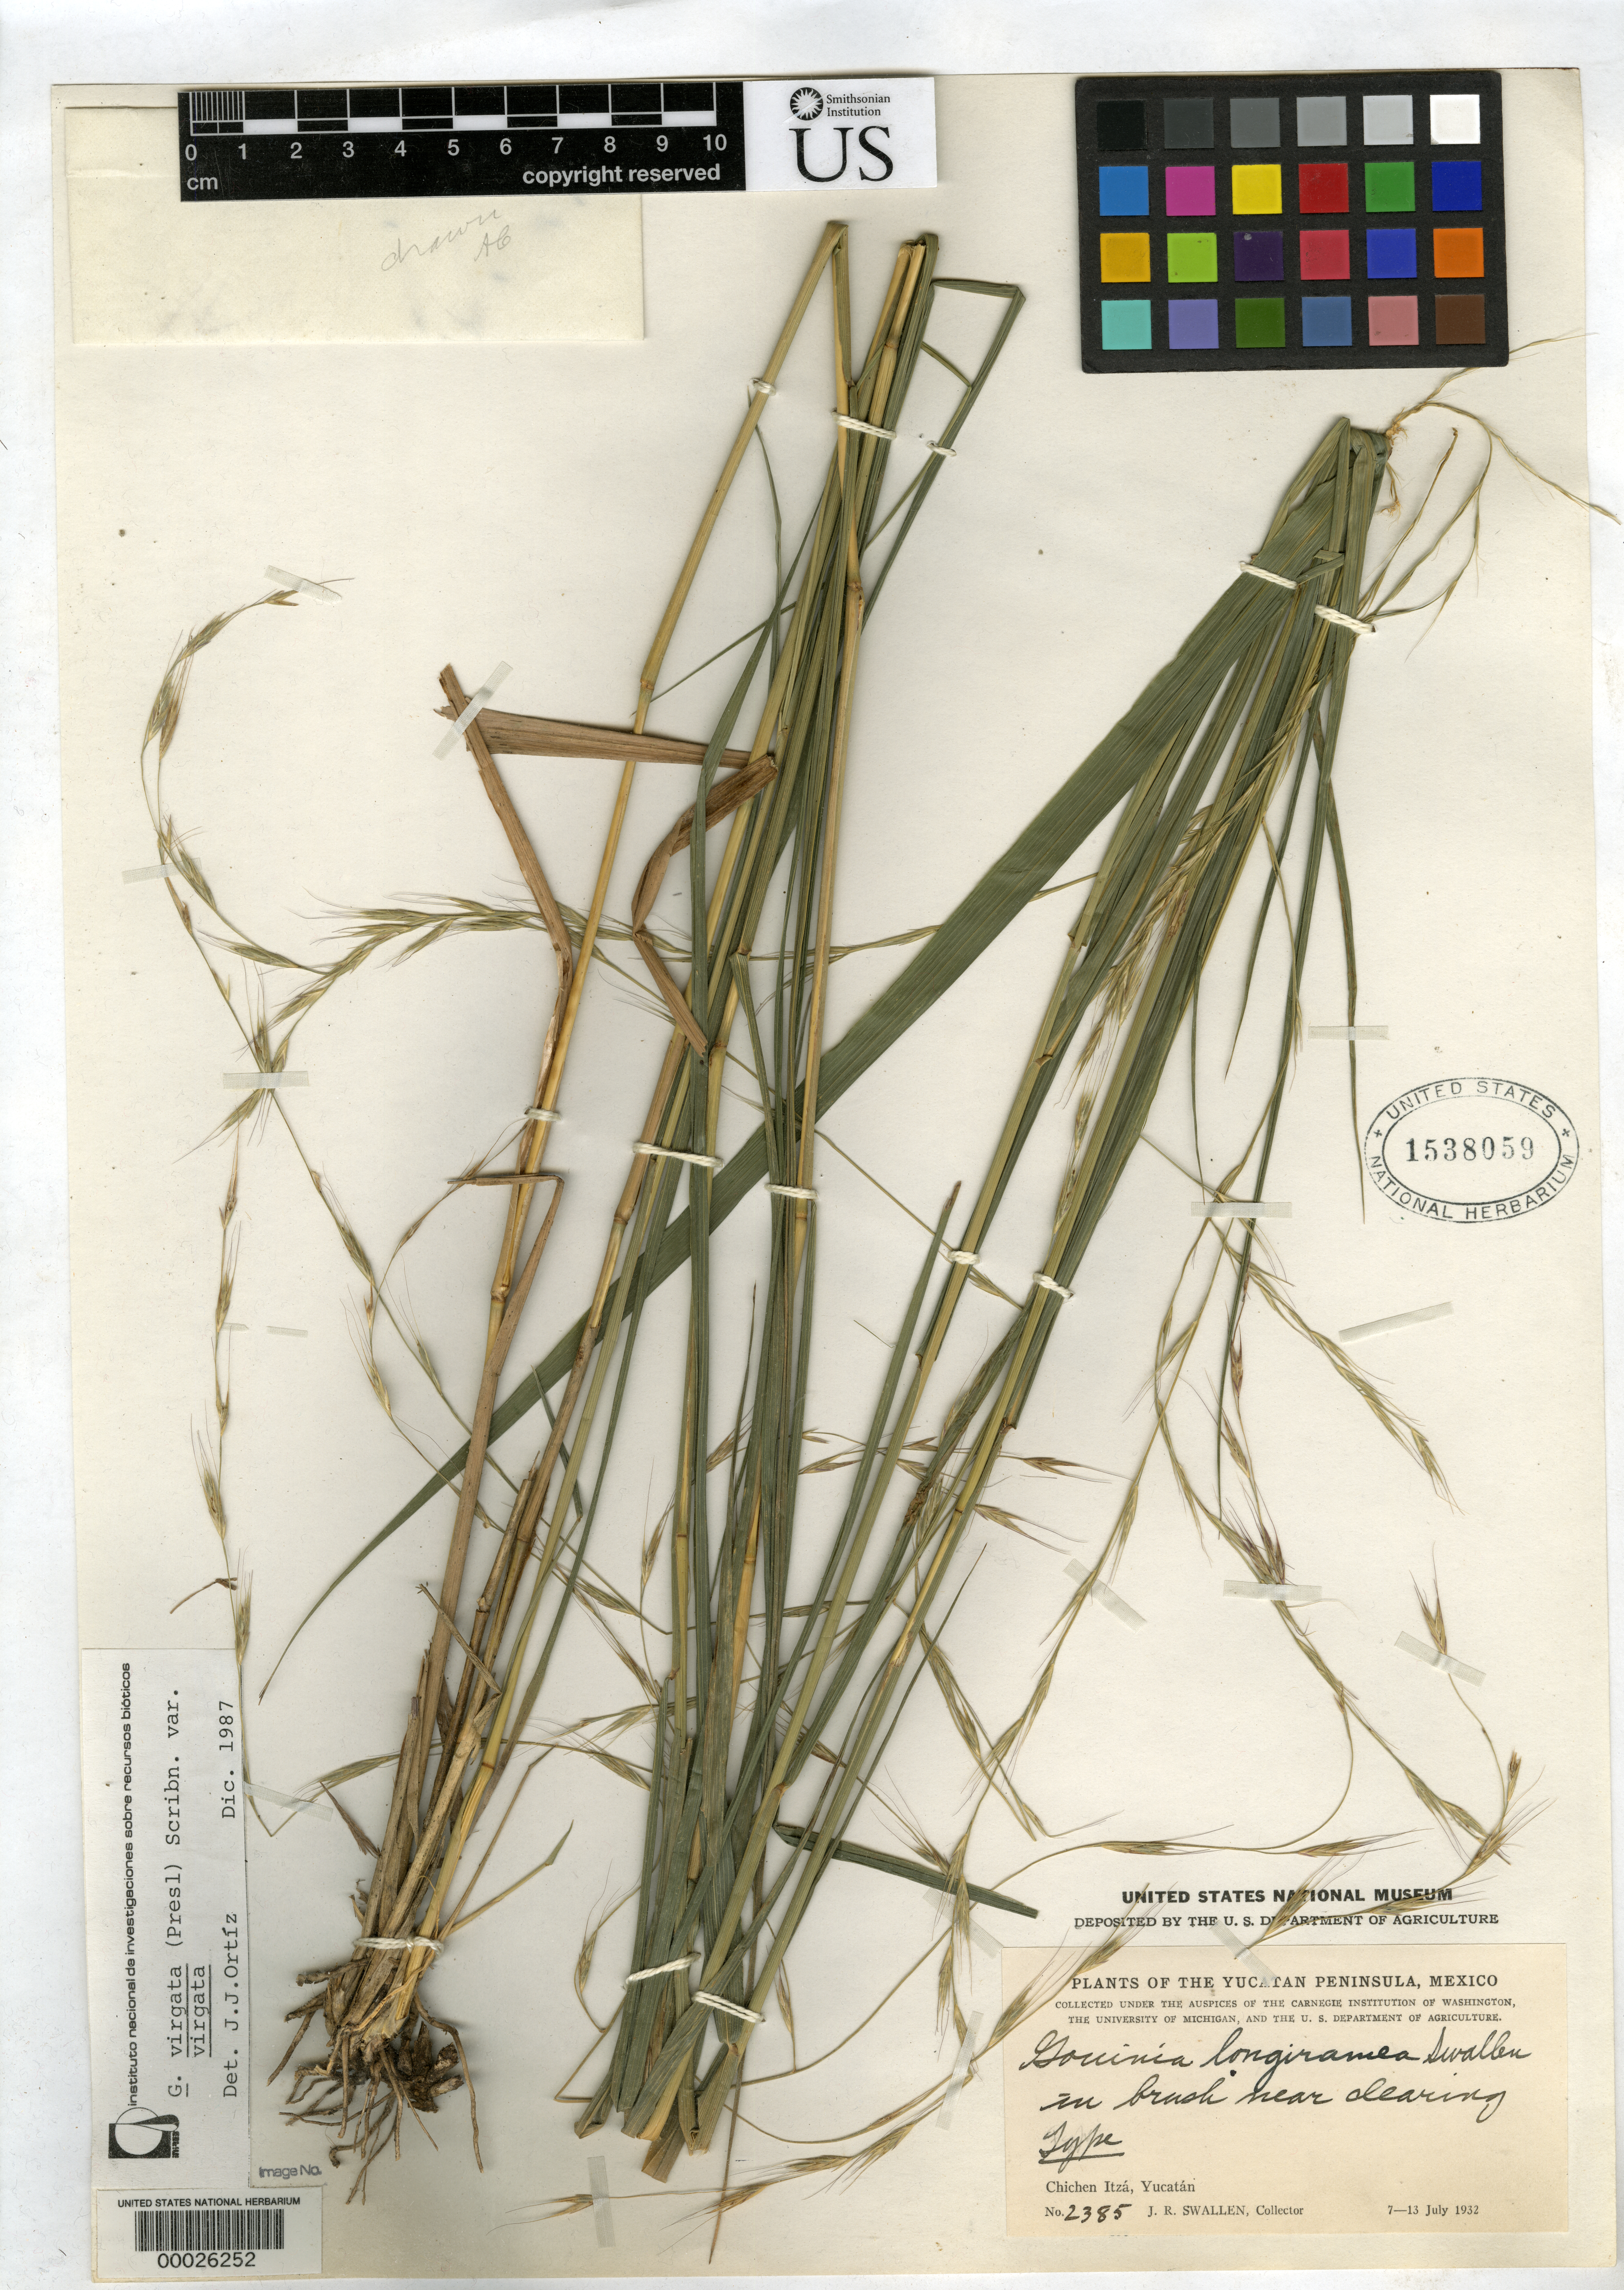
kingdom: Plantae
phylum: Tracheophyta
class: Liliopsida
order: Poales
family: Poaceae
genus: Gouinia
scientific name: Gouinia longiramea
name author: Swallen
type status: Holotype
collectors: J. R. Swallen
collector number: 2385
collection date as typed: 07 Jul 1932 to 13 Jul 1932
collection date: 1932-07-07/1932-07-13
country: Mexico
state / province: Yucatán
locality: Chichen Itza, Yucatan.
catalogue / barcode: US 1538059